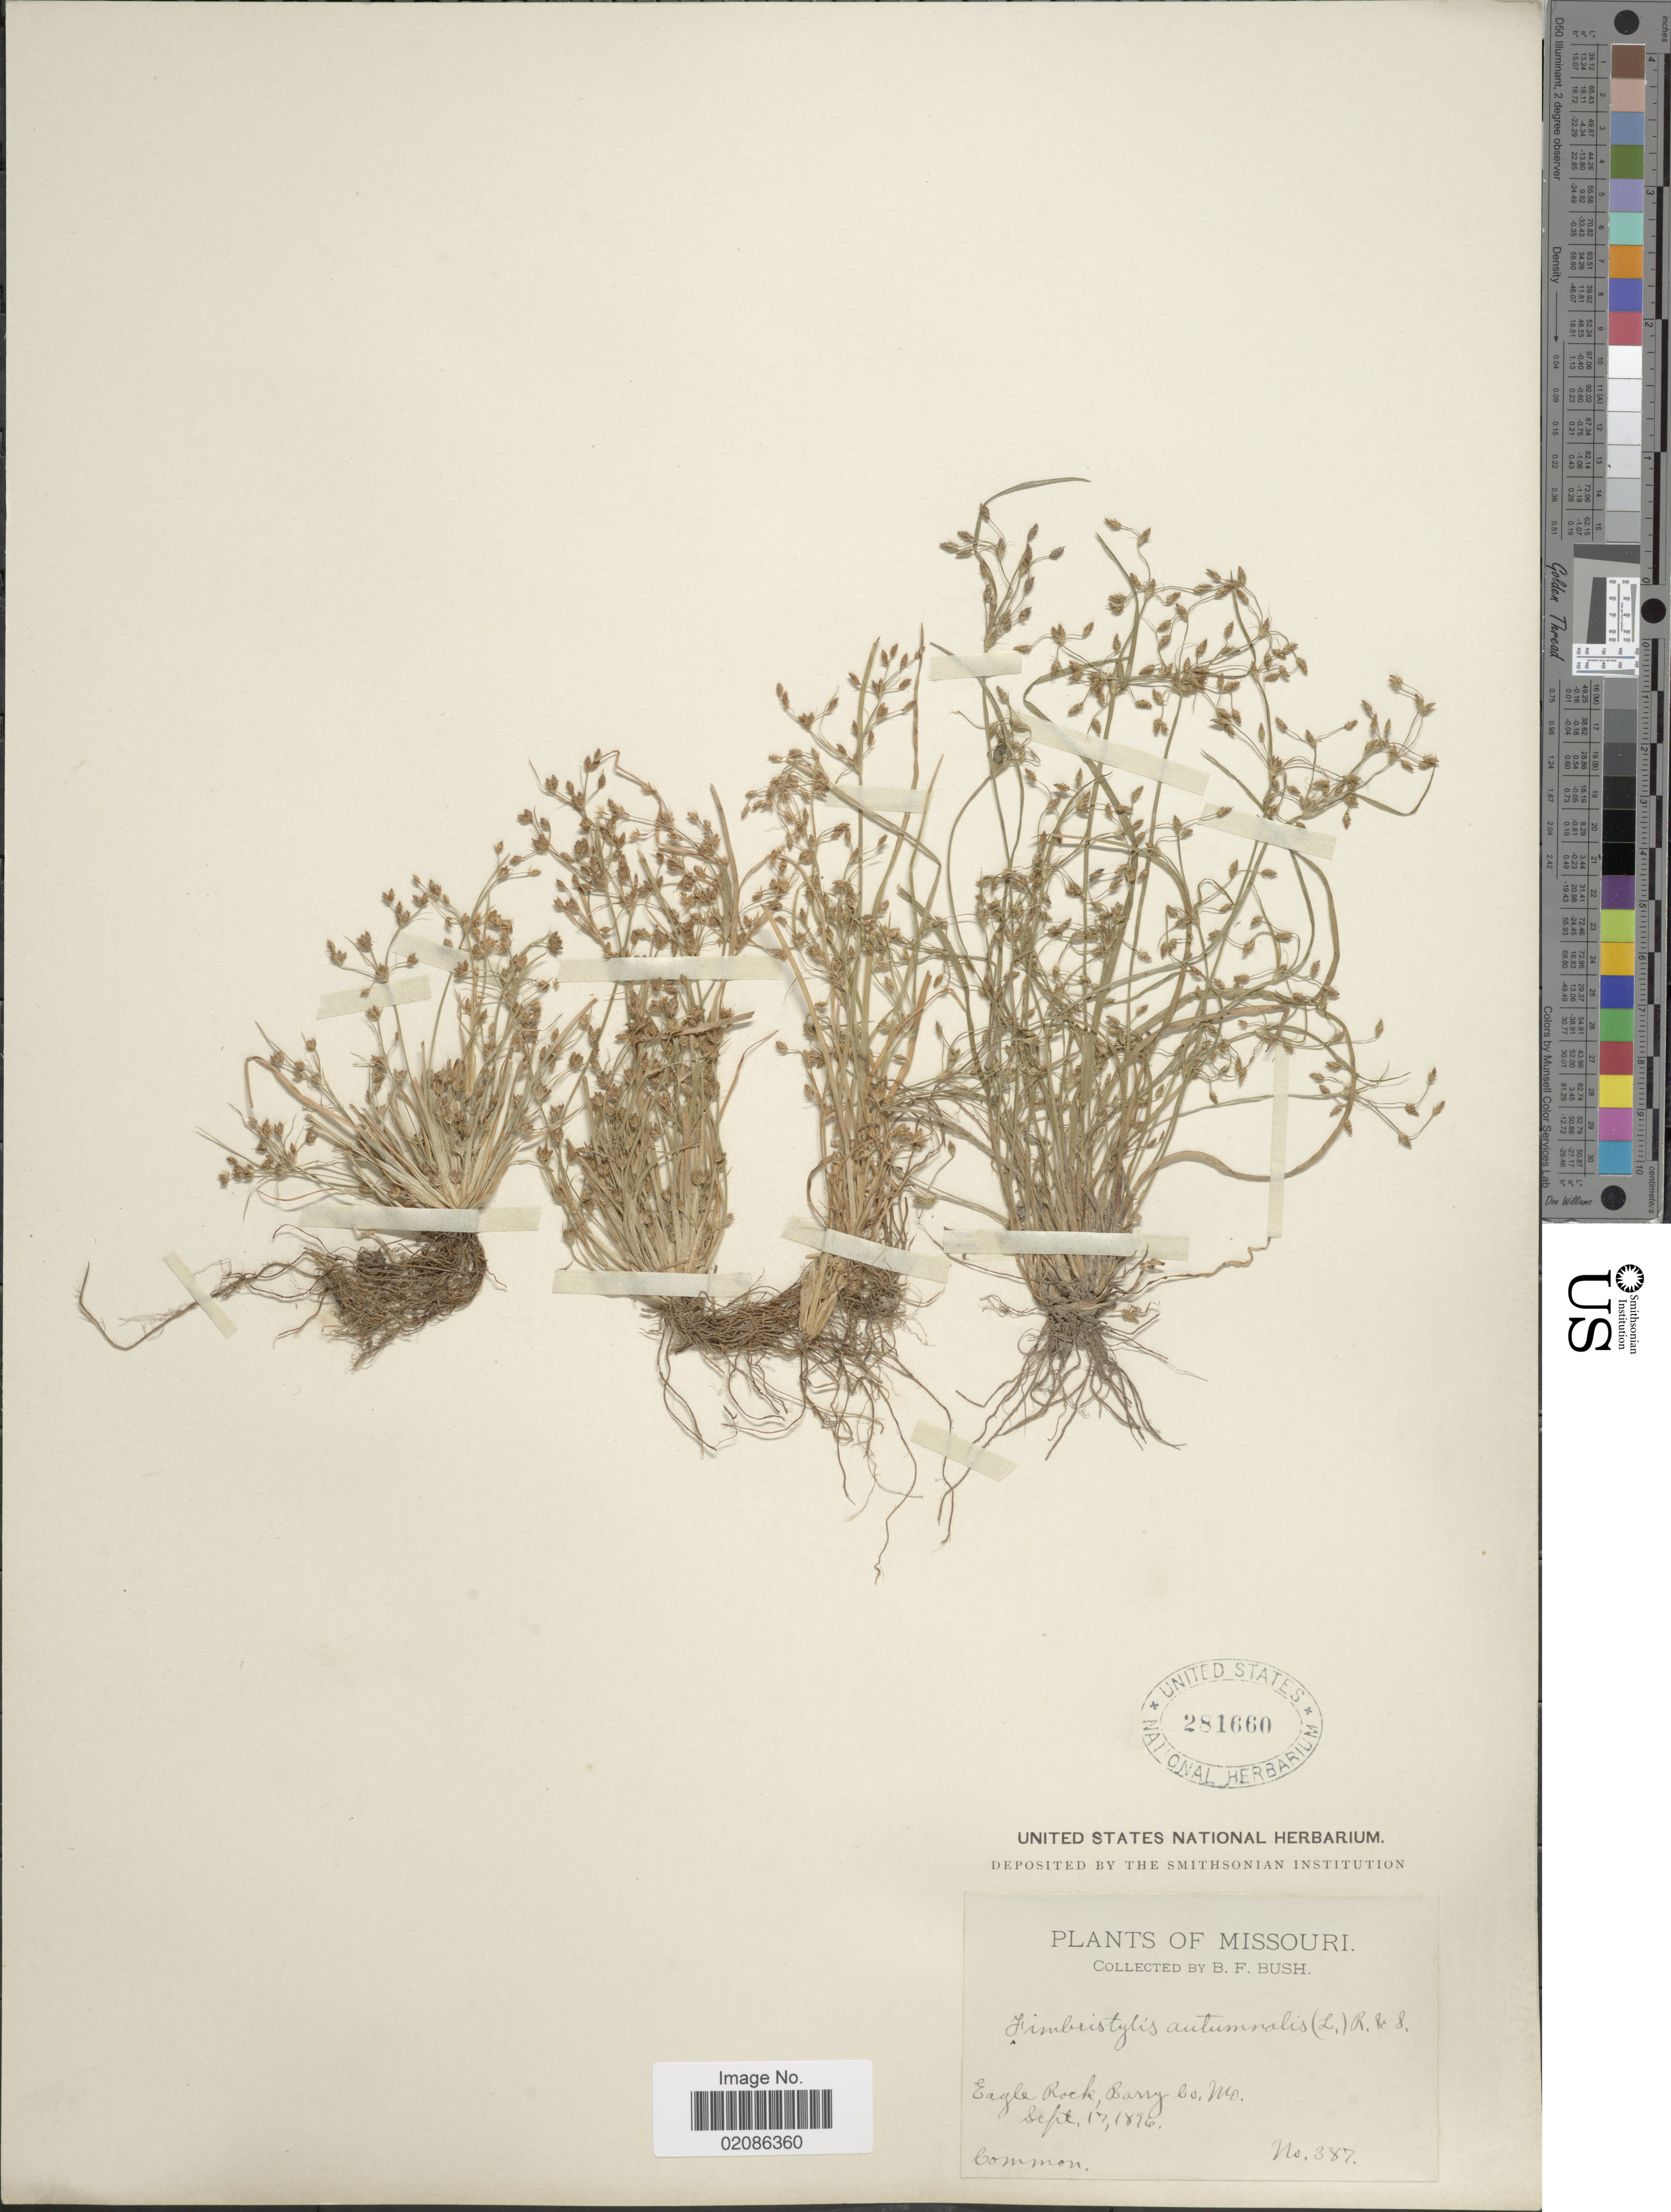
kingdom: Plantae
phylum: Tracheophyta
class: Liliopsida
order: Poales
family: Cyperaceae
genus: Fimbristylis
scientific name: Fimbristylis autumnalis (L.) Roem. & Schult.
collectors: B. F. Bush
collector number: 387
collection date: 1896-09-17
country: United States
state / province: Missouri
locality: Eagle Rock, Barryy Co. Common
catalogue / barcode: US 281660